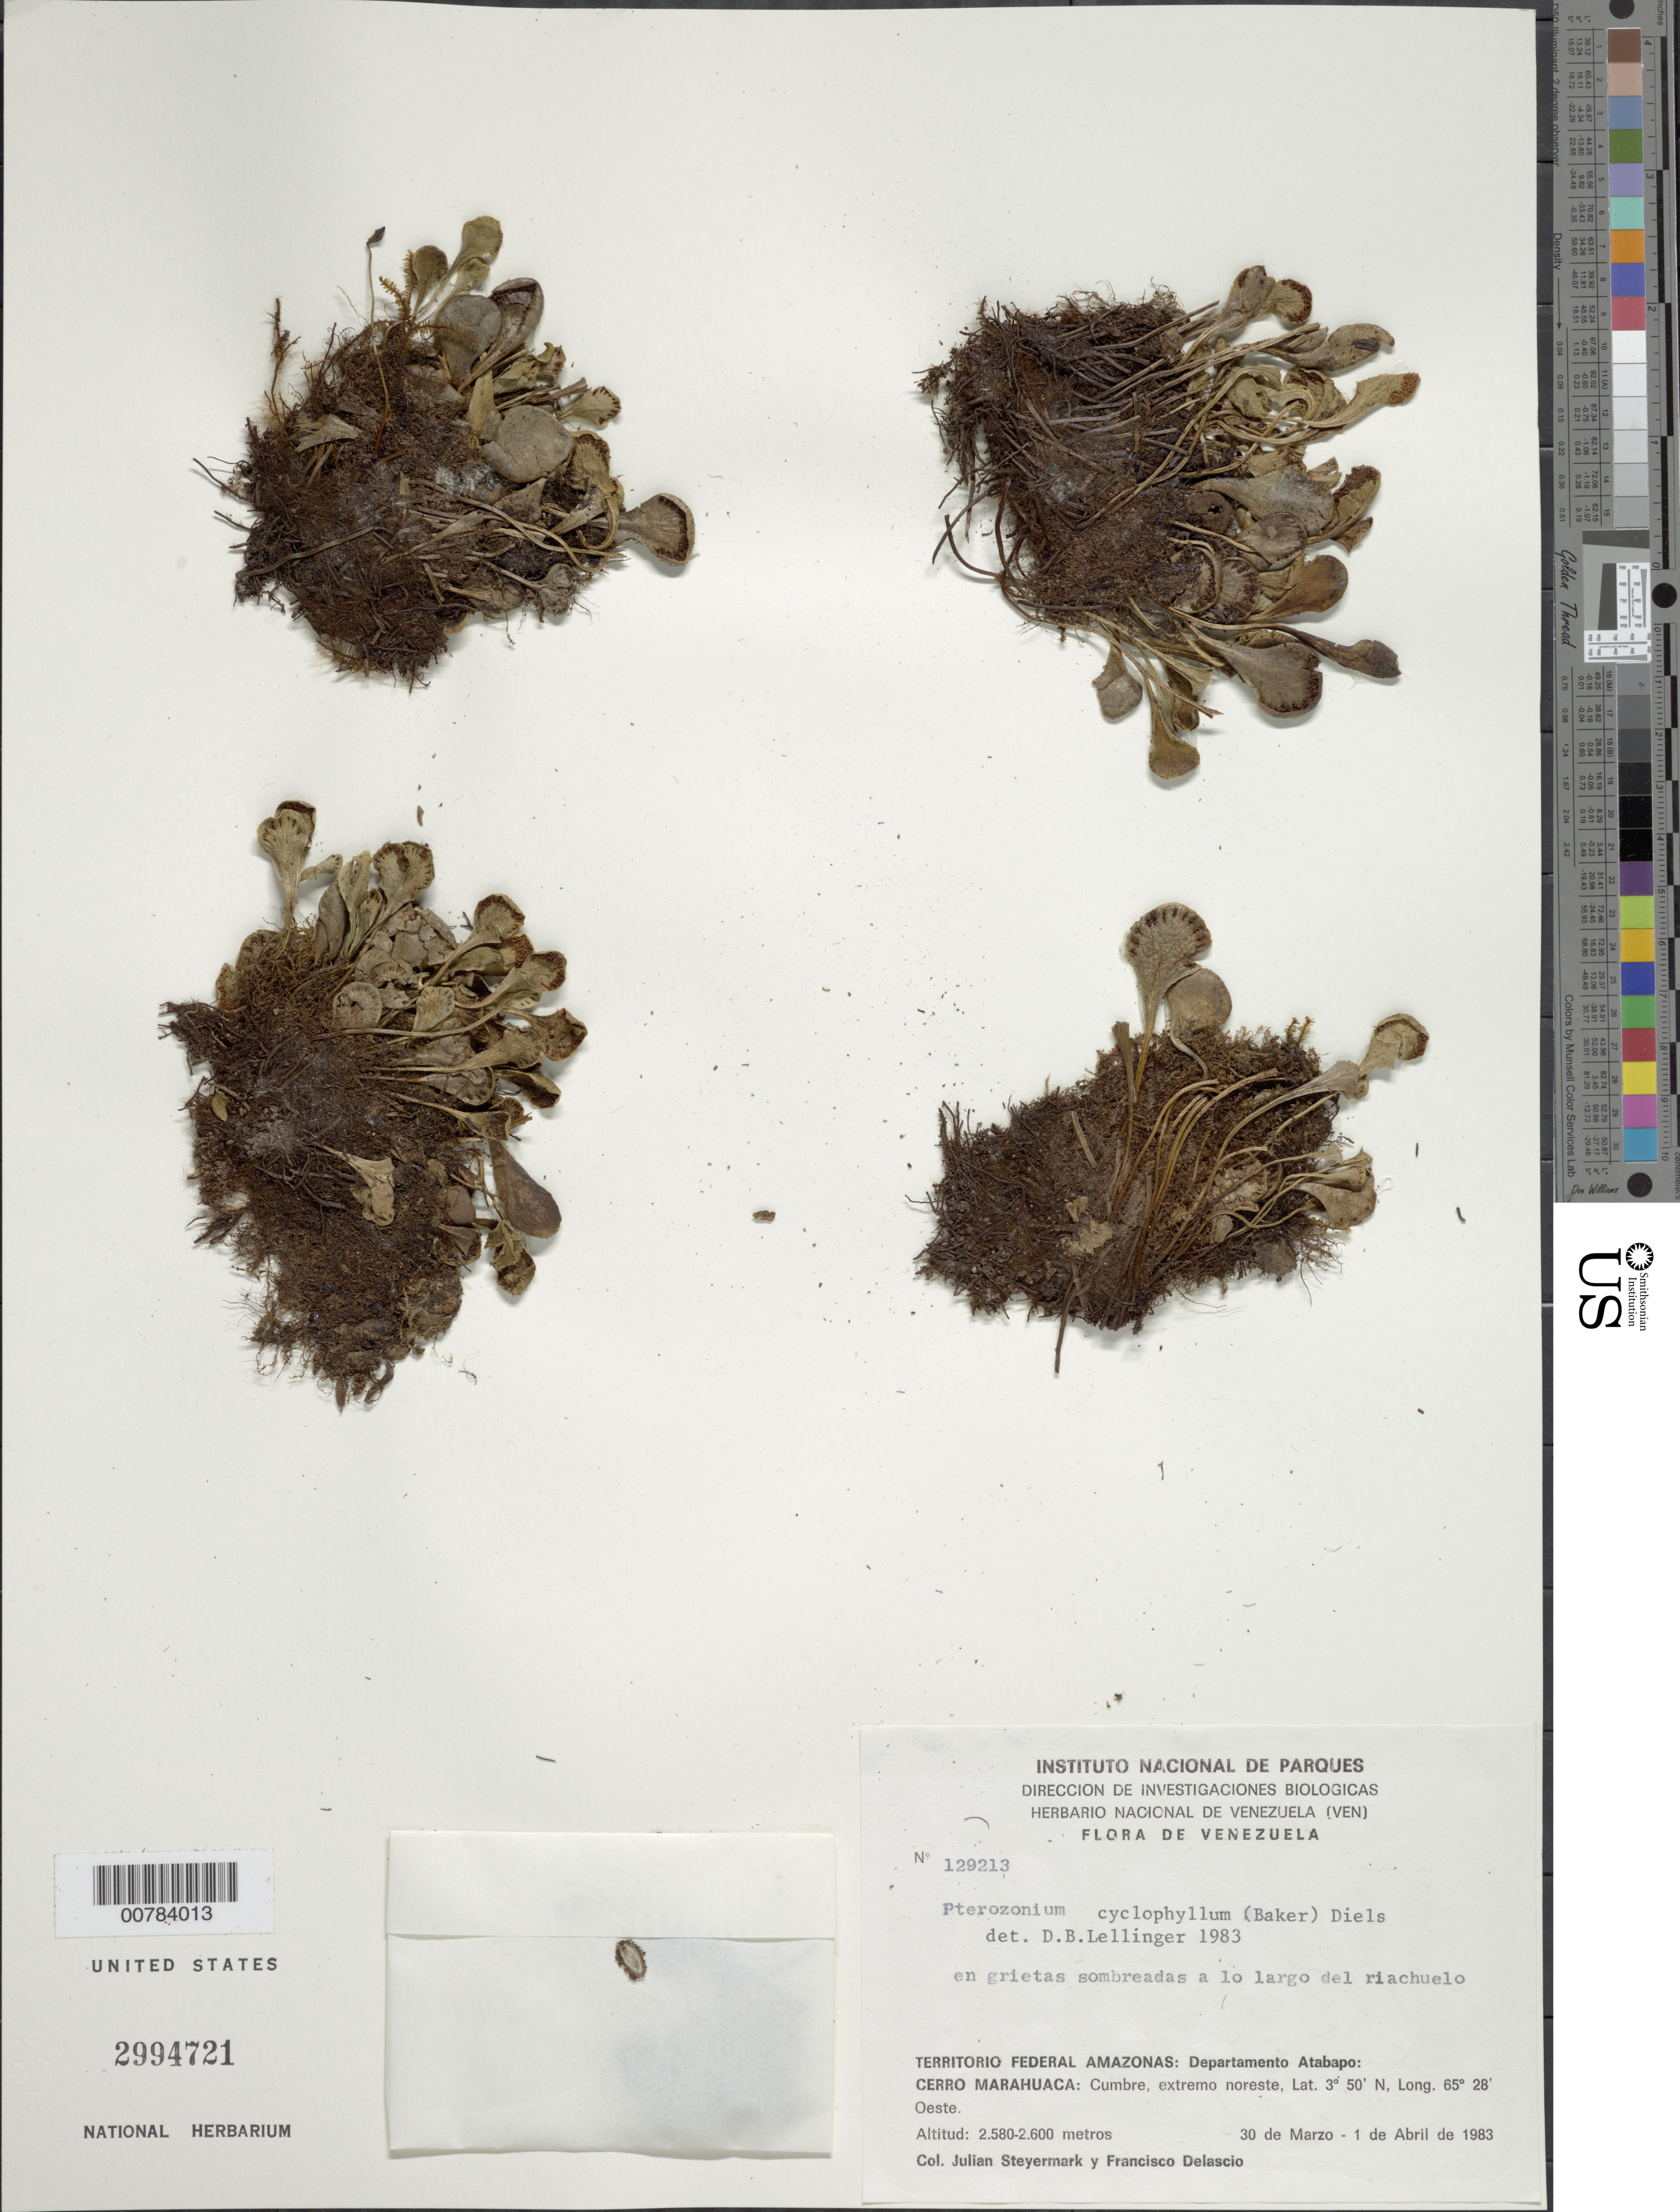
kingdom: Plantae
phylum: Tracheophyta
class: Polypodiopsida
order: Polypodiales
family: Pteridaceae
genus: Pterozonium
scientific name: Pterozonium cyclophyllum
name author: (Baker) Diels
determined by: Lellinger, David B., (BOT), Smithsonian Institution - National Museum of Natural History (UNITED STATES)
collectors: J. Steyermark & F. Delascio C.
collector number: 129213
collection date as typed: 30-Mar-83 to 1-Apr-83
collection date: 1983-03-30/1983-04-01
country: Venezuela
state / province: Amazonas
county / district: Atabapo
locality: Cerro Marahuaca., cumbre, extremo noreste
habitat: En grietas sombreadas a lo largo del riachuelo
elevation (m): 2580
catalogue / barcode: US 2994721